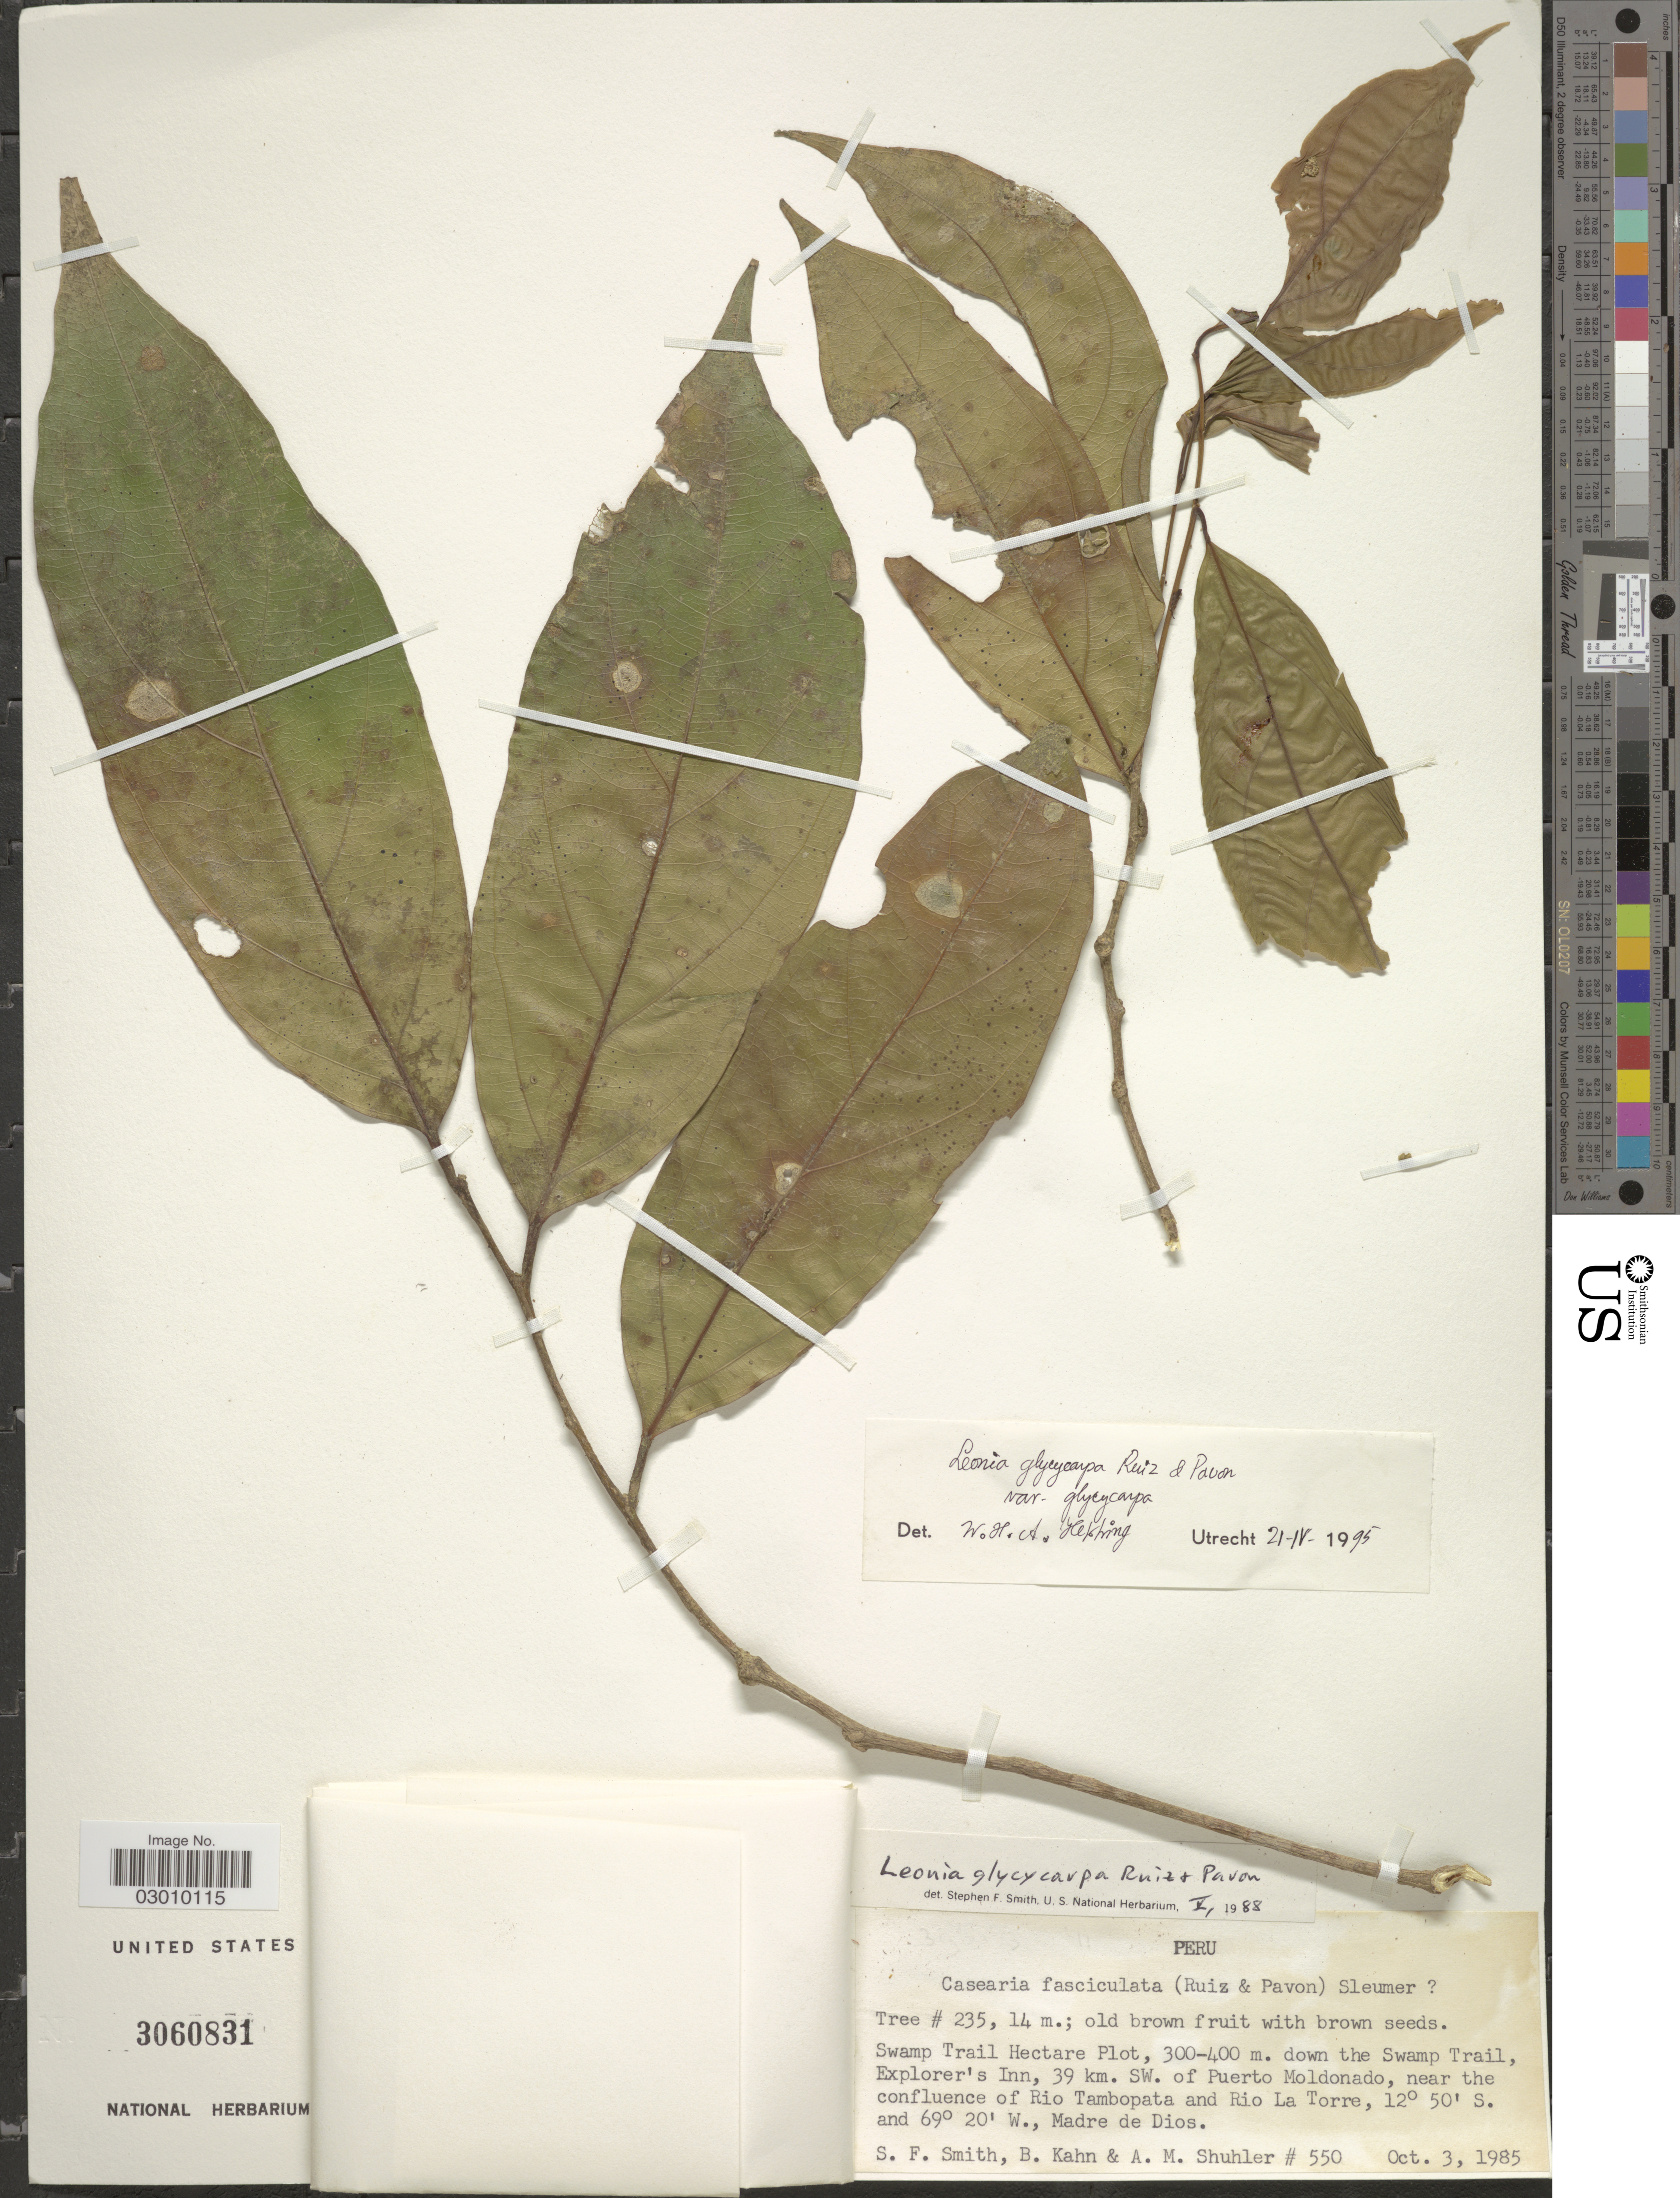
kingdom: Plantae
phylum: Tracheophyta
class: Magnoliopsida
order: Malpighiales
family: Violaceae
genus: Leonia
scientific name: Leonia glycycarpa var. glycycarpa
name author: Ruiz & Pav.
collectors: S.F. Smith, B. Kahn & A. Shuhler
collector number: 550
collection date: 1985-10-03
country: Peru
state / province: Madre de Dios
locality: Swamp Trail Hectare Plot, down the Swamp Trail, Explorer's Inn, near the confluence of Rio Tambopata and Rio La Torre, 39 km. SW. of Puerto Moldonado.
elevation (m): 300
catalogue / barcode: US 3060831